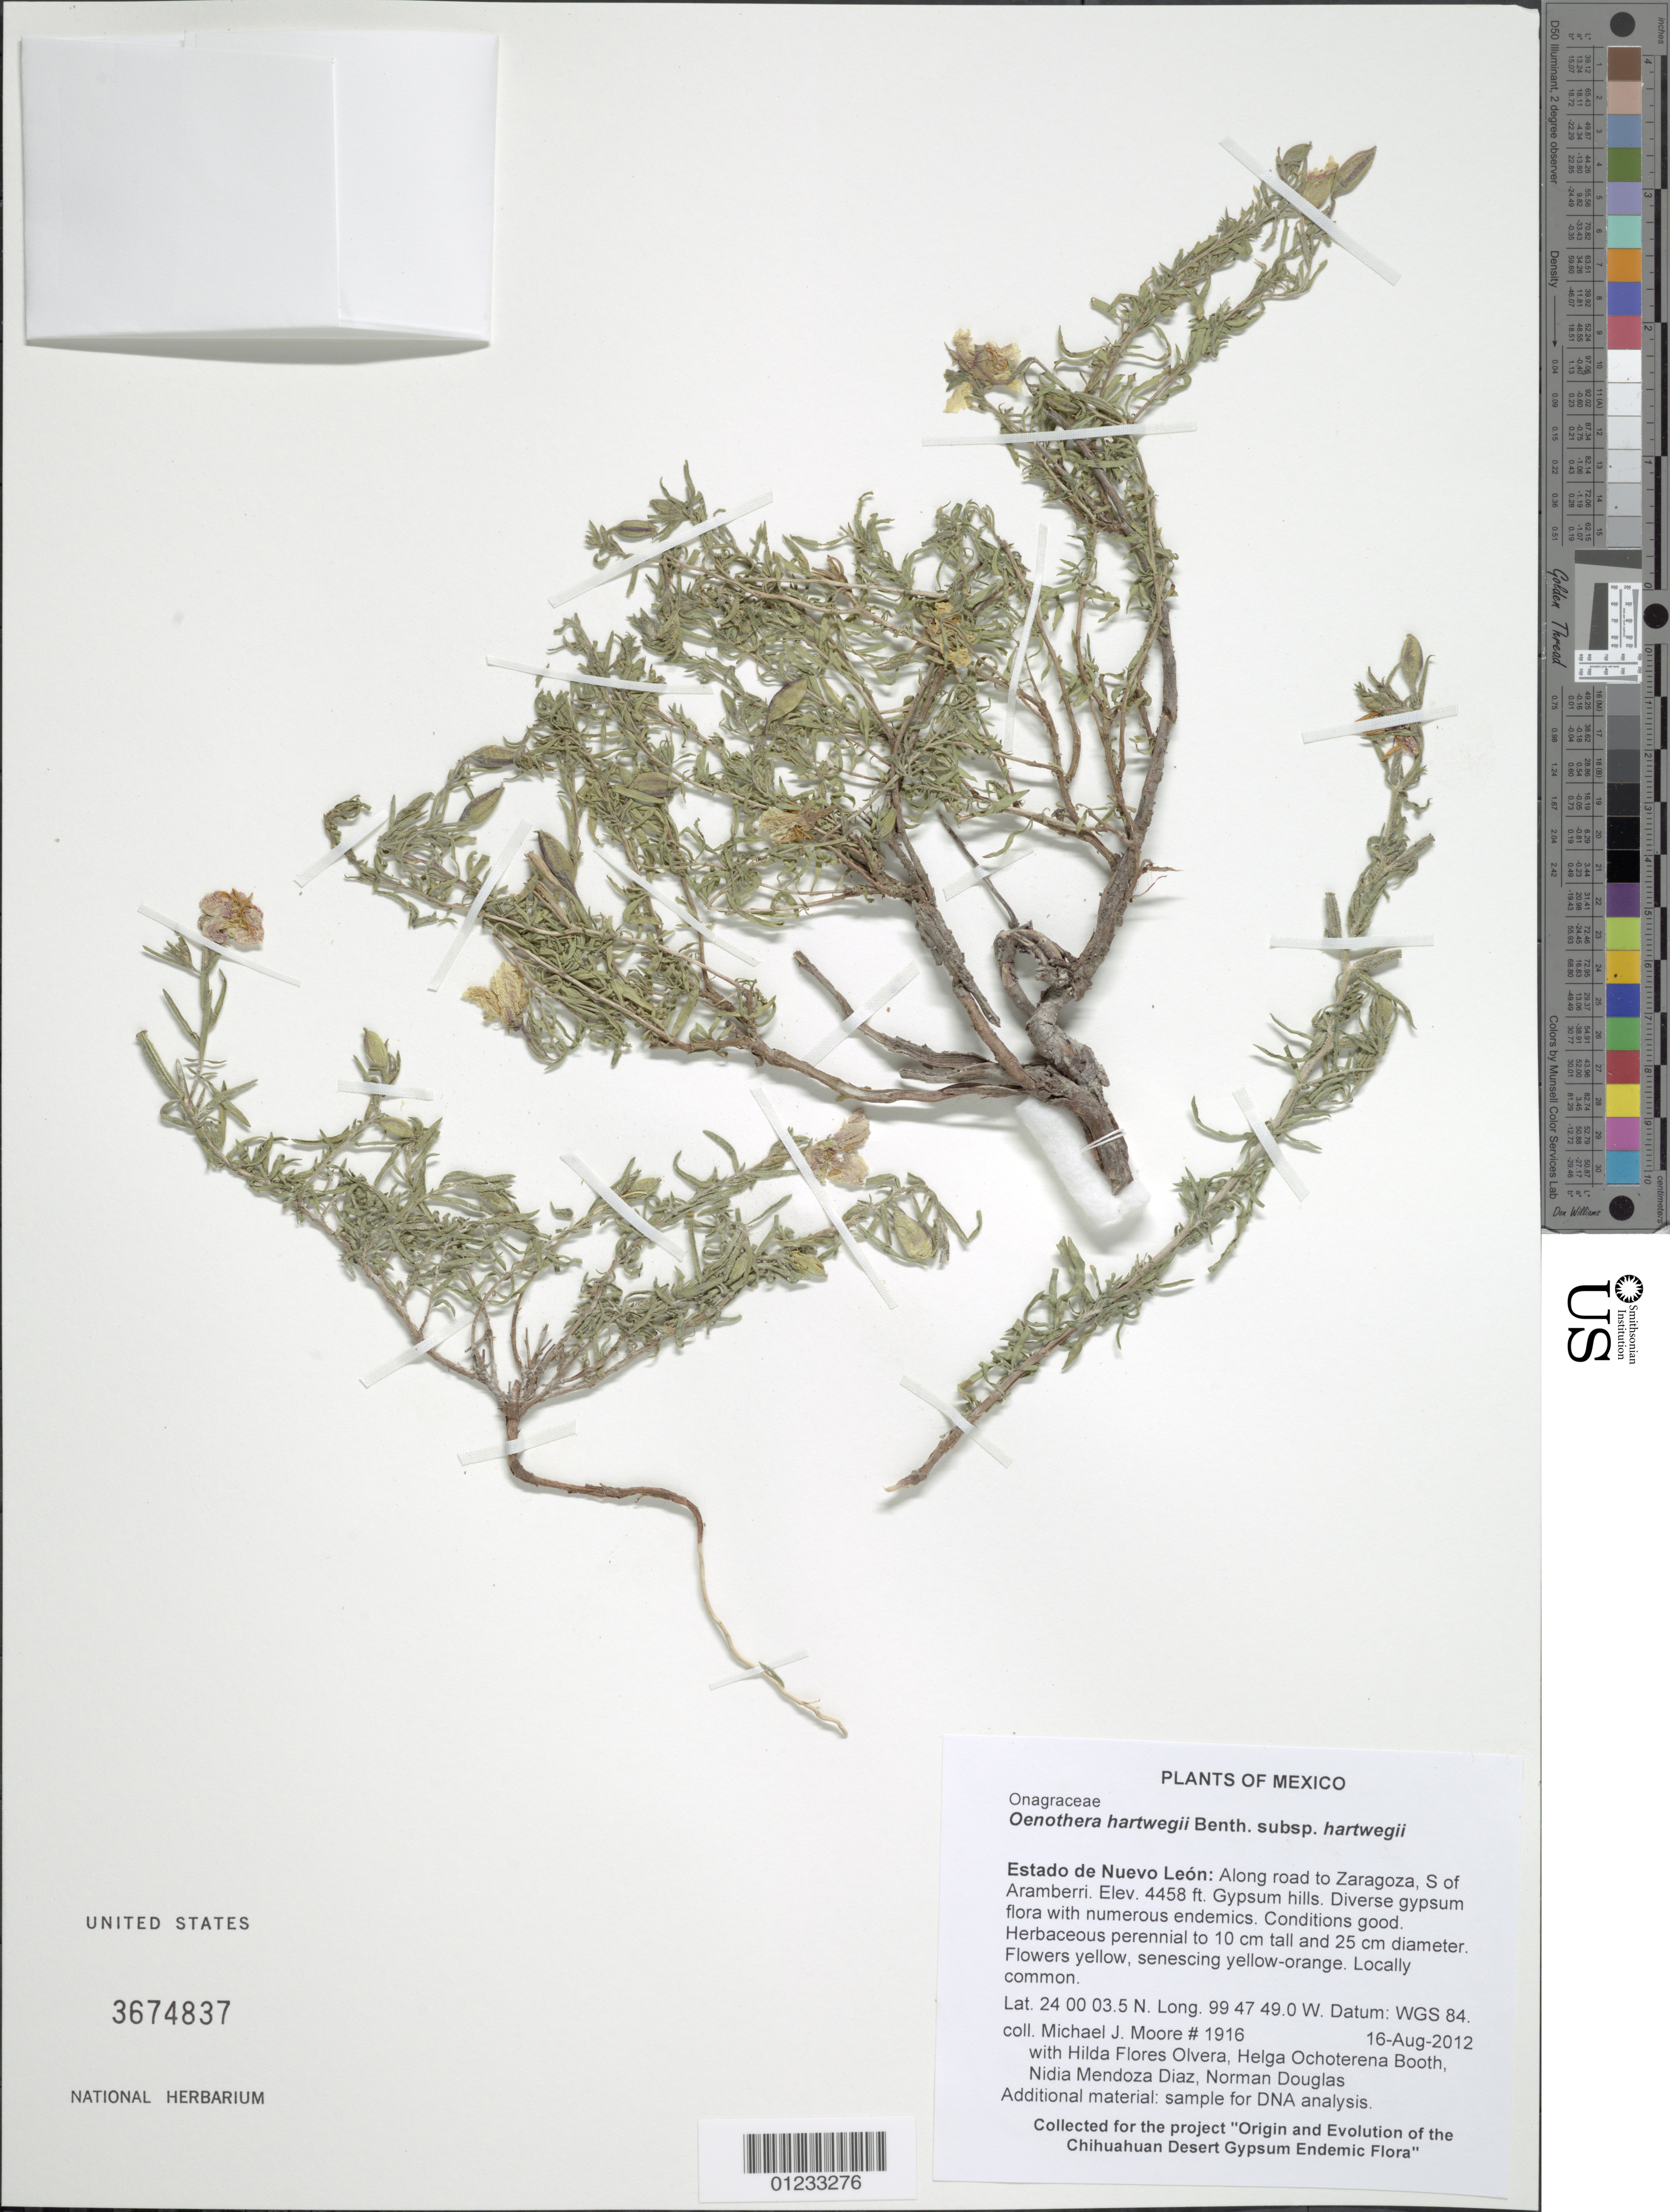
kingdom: Plantae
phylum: Tracheophyta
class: Magnoliopsida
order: Myrtales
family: Onagraceae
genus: Oenothera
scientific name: Oenothera tubicula subsp. strigulosa x O. tubicula A. Gray subsp. tubicula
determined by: Cooper, B. J.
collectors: M. J. Moore, H. Flores Olvera, H. Ochoterena-Booth, N. Mendoza Diaz & N. Douglas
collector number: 1916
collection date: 2008-08-15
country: Mexico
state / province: Nuevo Leon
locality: Along road to Zaragoza, S of Aramberri.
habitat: Gypsum hills. Diverse gypsum flora with numerous endemics. Conditions good.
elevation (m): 1359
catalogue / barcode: US 3674837